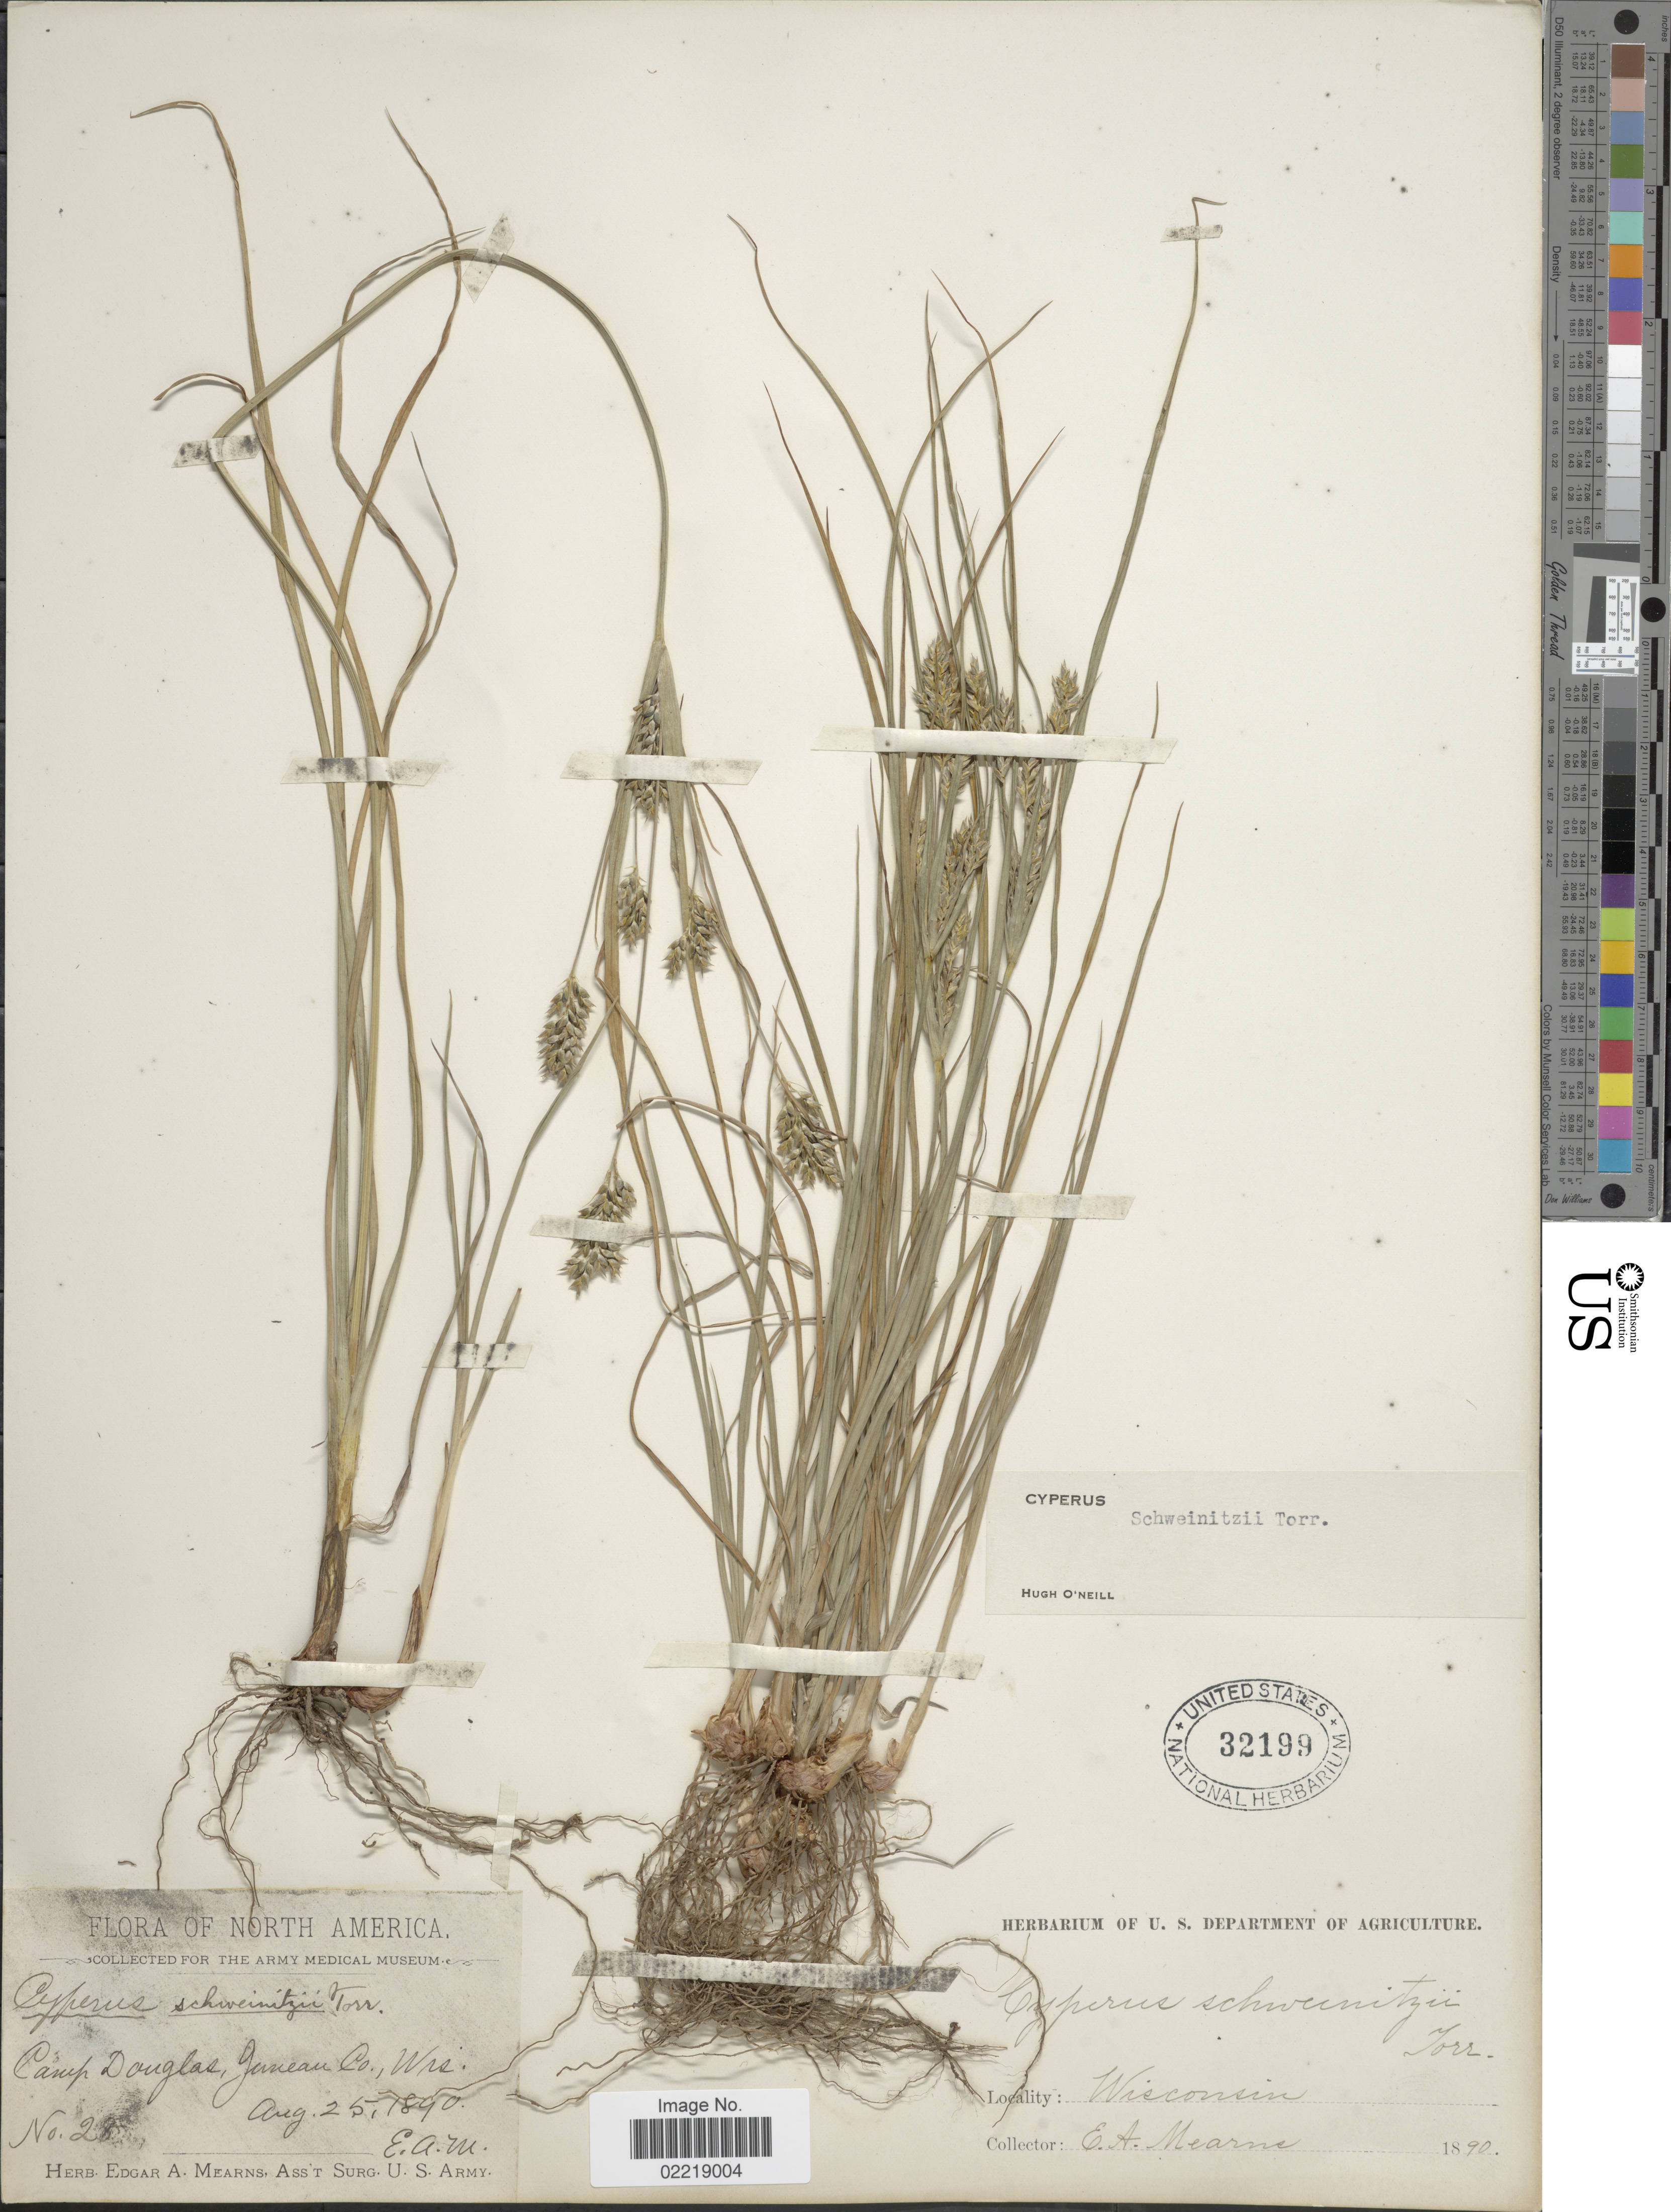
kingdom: Plantae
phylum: Tracheophyta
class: Liliopsida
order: Poales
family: Cyperaceae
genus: Cyperus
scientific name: Cyperus schweinitzii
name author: Torr.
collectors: E. A. Mearns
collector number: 28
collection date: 1890-08-25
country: United States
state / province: Wisconsin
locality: Camp Douglas, Juneau Co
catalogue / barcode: US 32199